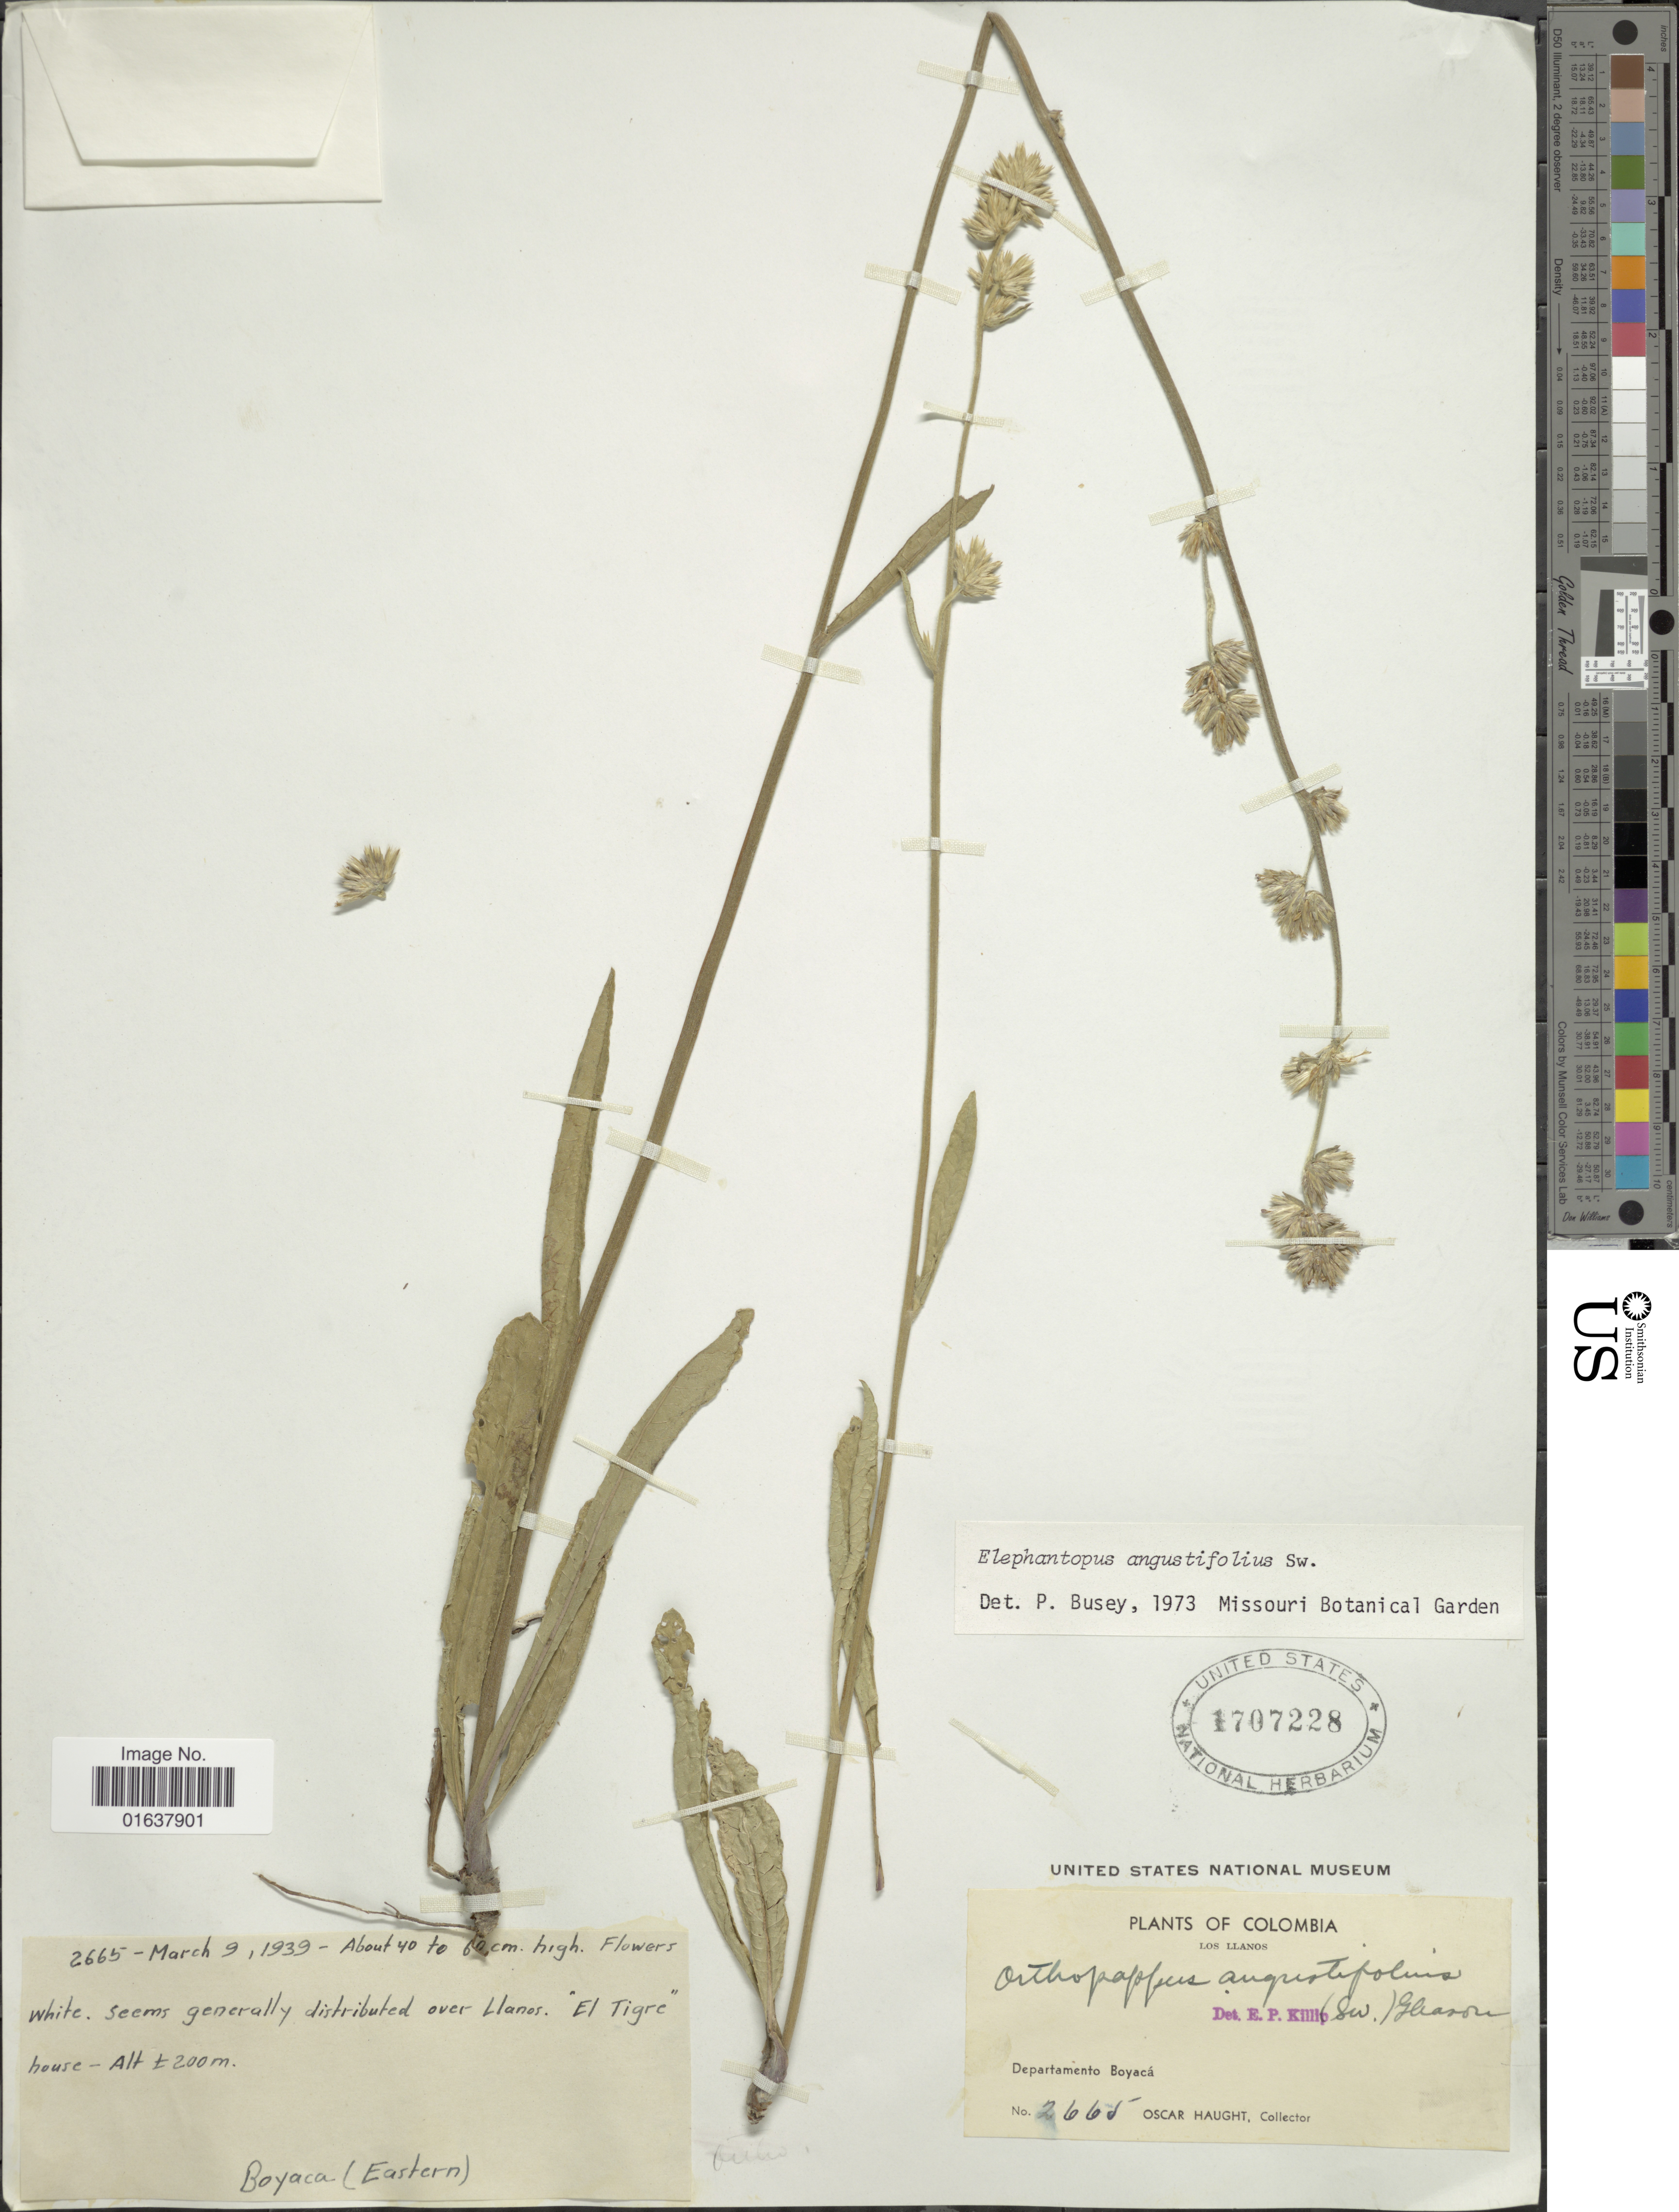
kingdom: Plantae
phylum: Tracheophyta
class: Magnoliopsida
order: Asterales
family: Asteraceae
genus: Orthopappus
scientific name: Orthopappus angustifolius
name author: (Sw.) Gleason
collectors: O. L. Haught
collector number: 2665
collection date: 1939-03-09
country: Colombia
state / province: Boyacá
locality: Departamento Boyaca. Los Llanos. El Tigre house Boyaca(eastern)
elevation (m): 200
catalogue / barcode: US 1707228